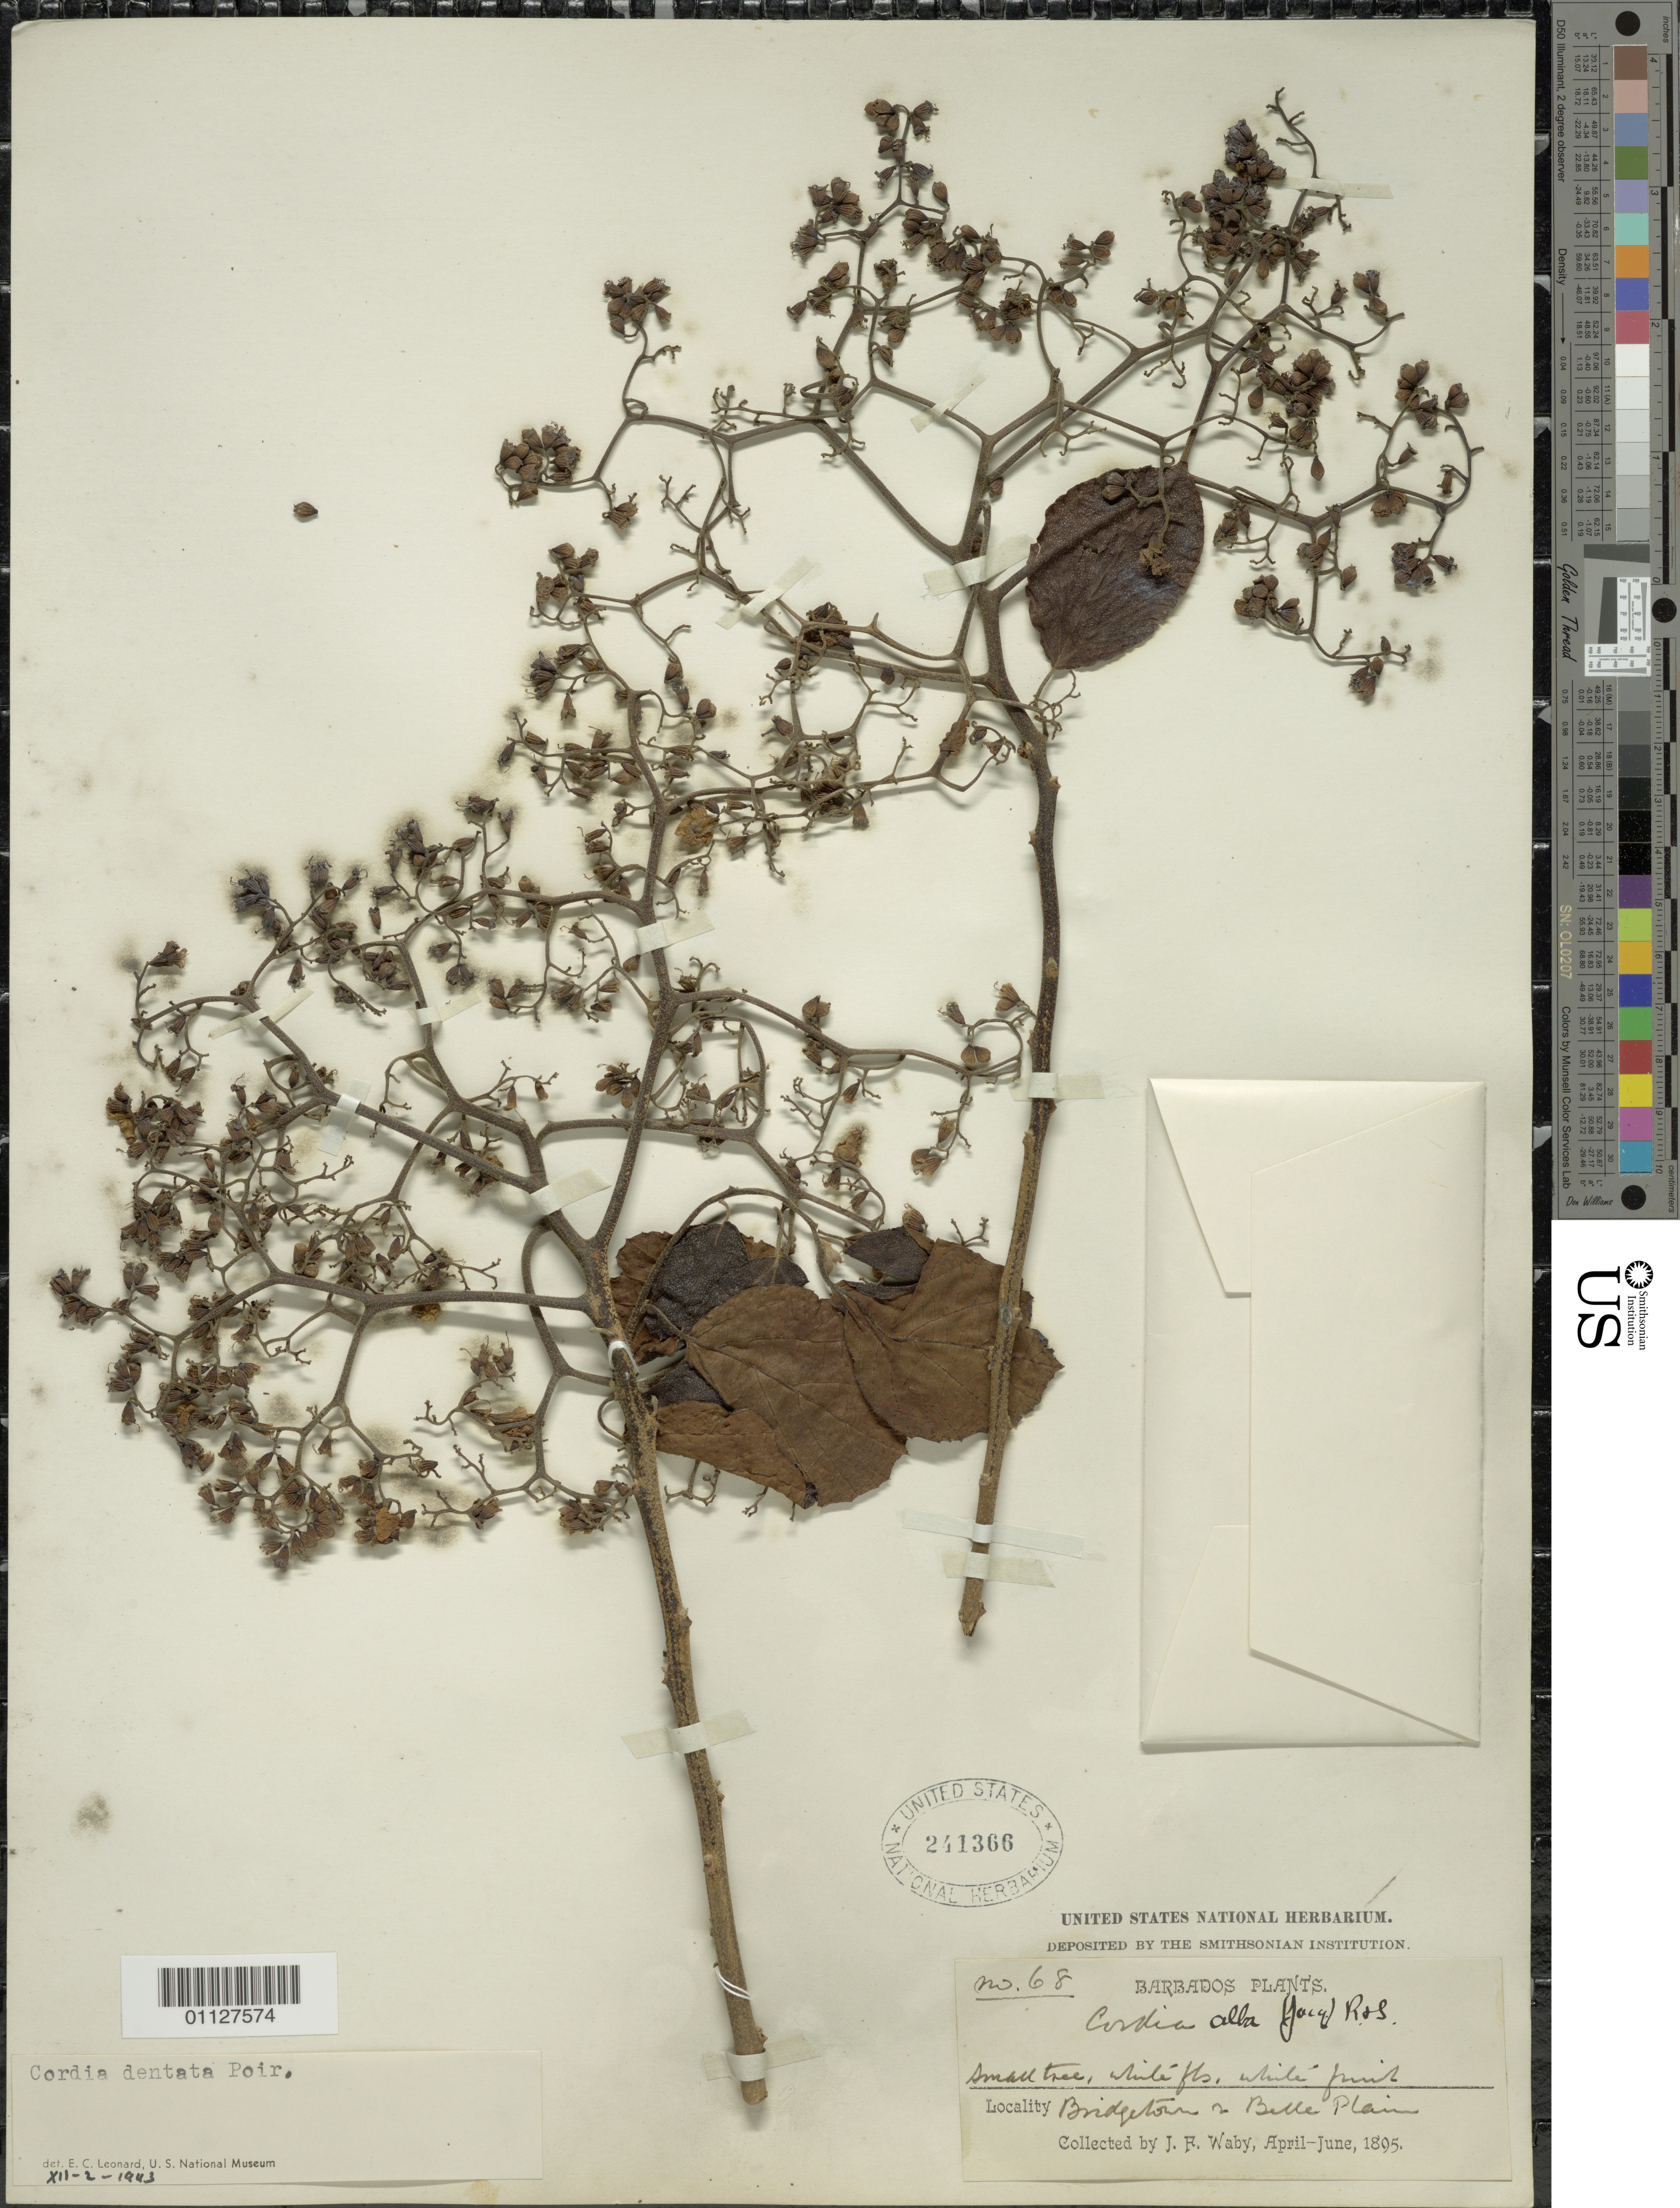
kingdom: Plantae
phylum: Tracheophyta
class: Magnoliopsida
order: Boraginales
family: Cordiaceae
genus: Cordia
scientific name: Cordia dentata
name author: Poir.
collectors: J. Waby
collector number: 68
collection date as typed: Apr 1895 to Jun 1895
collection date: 1895-04/1895-06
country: Barbados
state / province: Saint Michael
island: Barbados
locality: Bridgetown + Belle Plain.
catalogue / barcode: US 241366